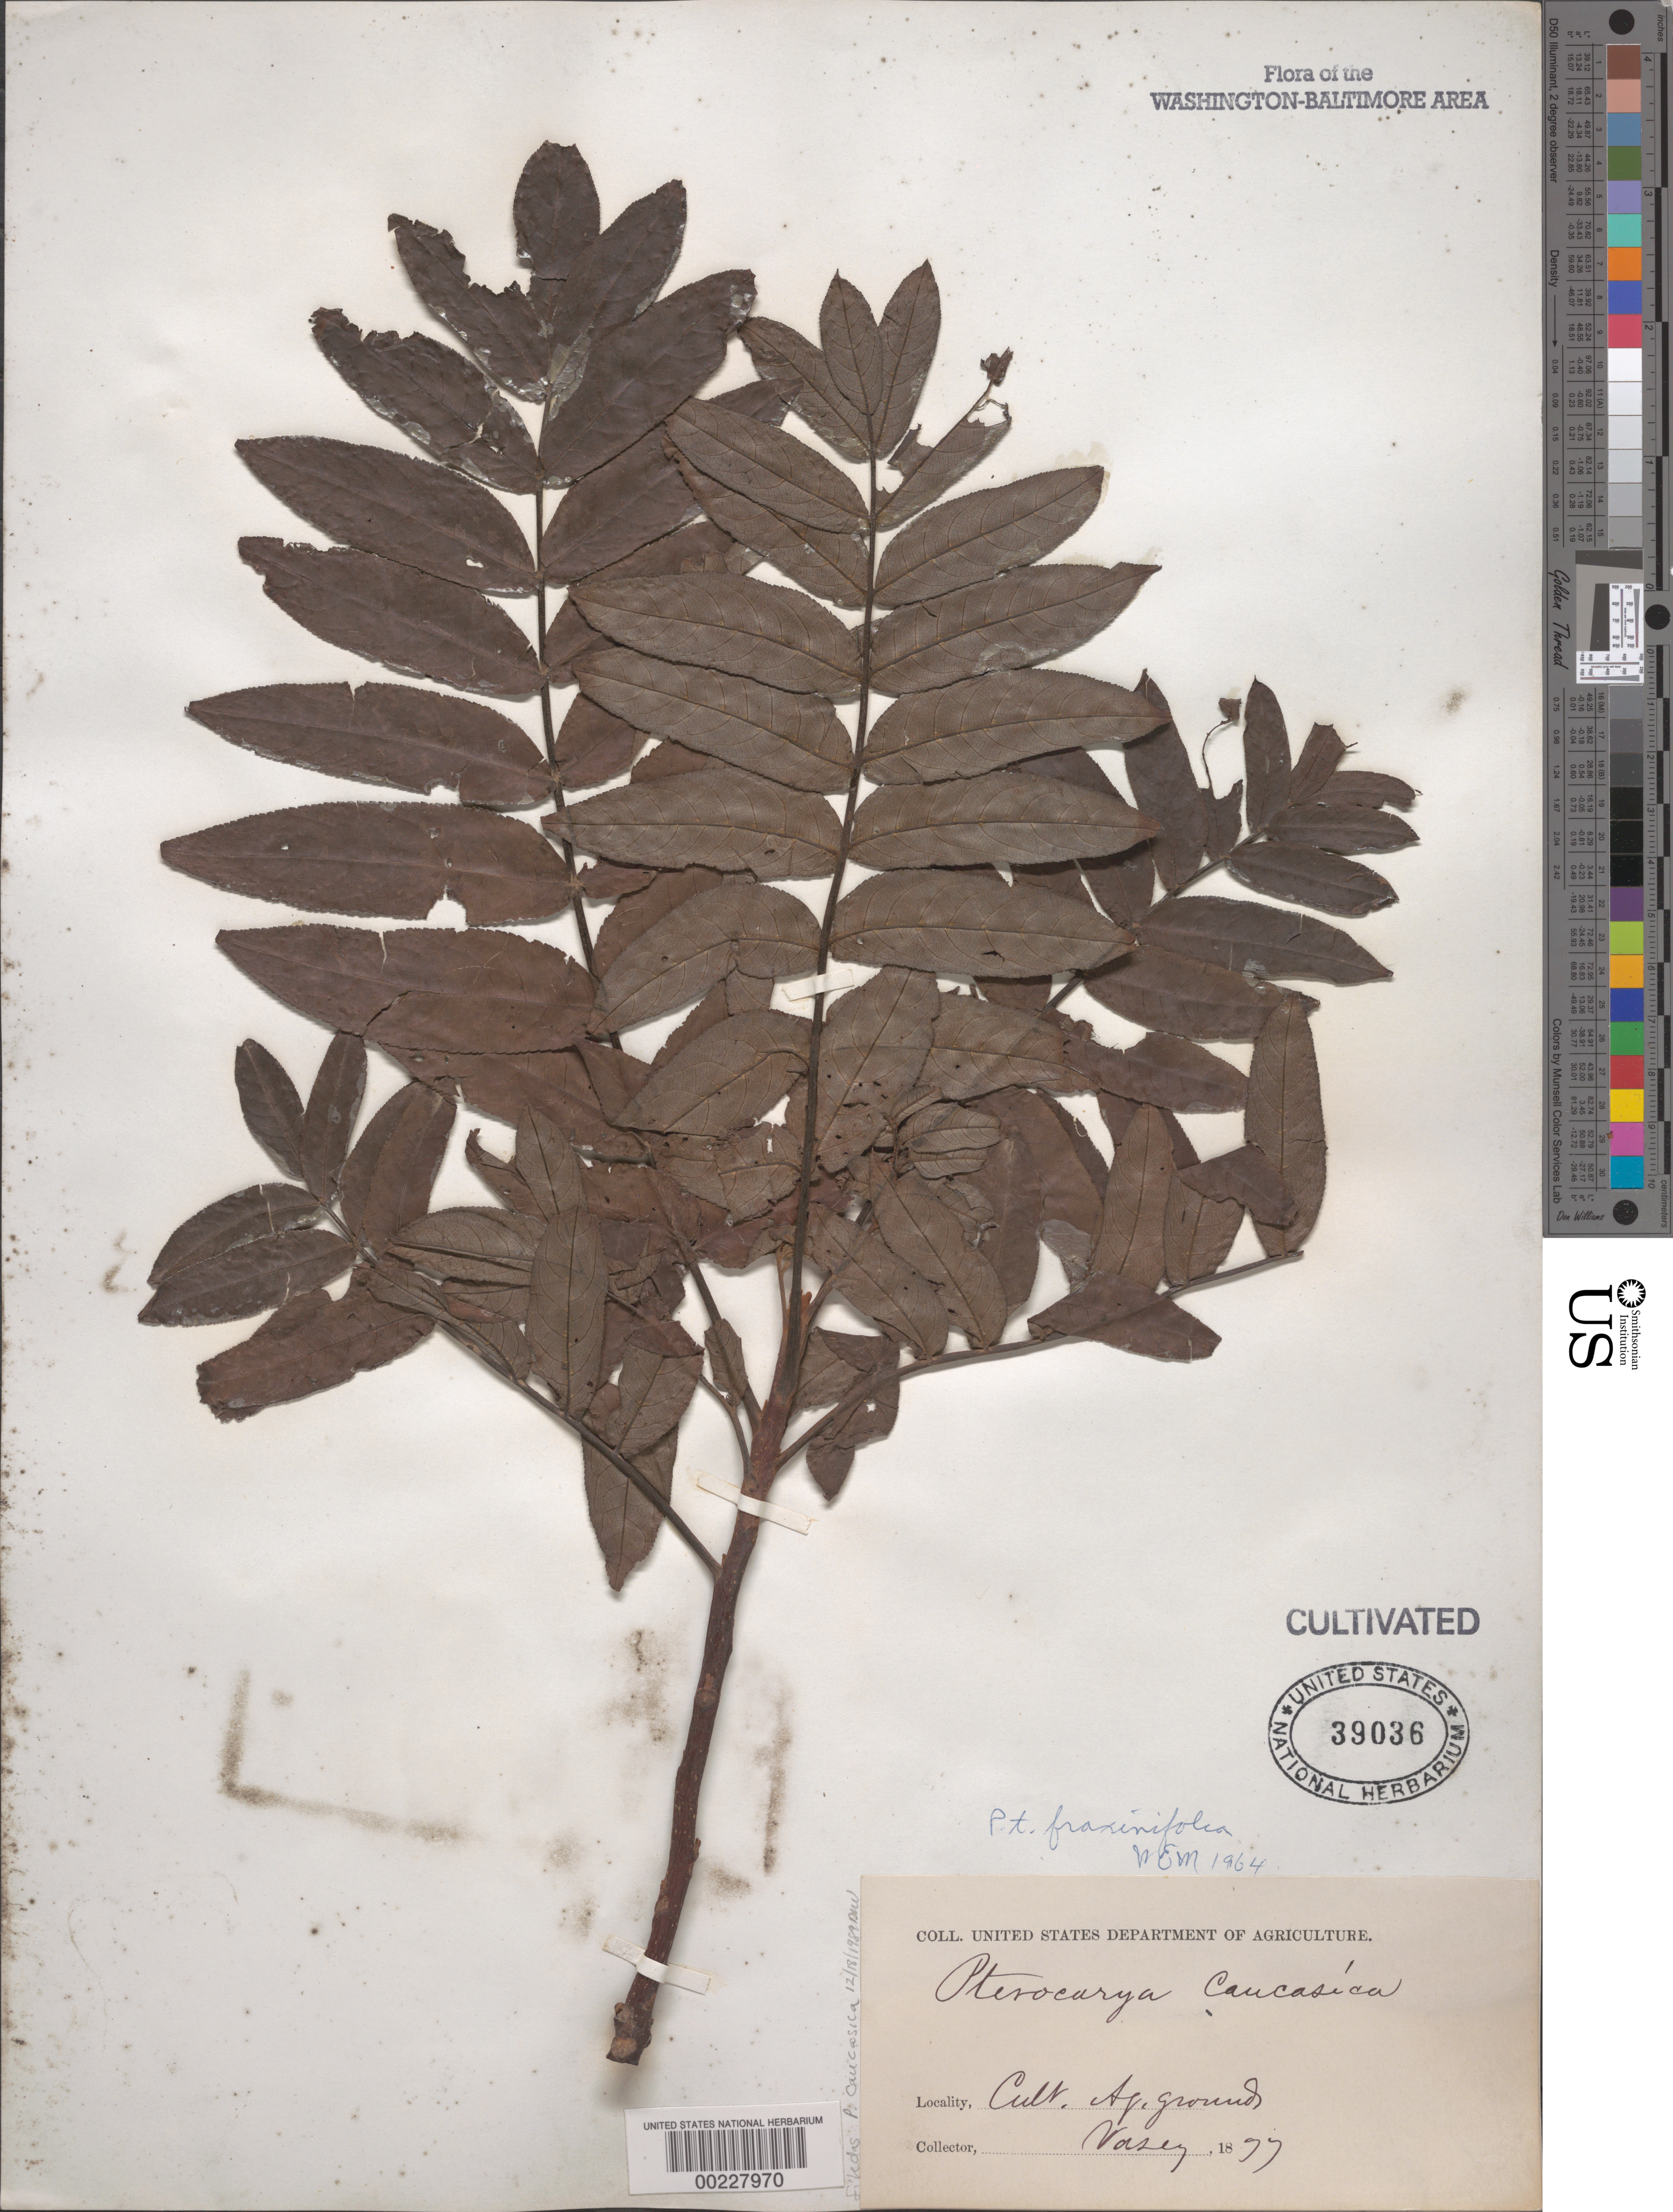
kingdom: Plantae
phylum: Tracheophyta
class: Magnoliopsida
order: Fagales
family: Juglandaceae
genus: Pterocarya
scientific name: Pterocarya fraxinifolia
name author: Spach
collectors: G. R. Vasey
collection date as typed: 1877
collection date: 1877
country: United States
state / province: District of Columbia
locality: Agricultural grounds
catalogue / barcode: US 39036